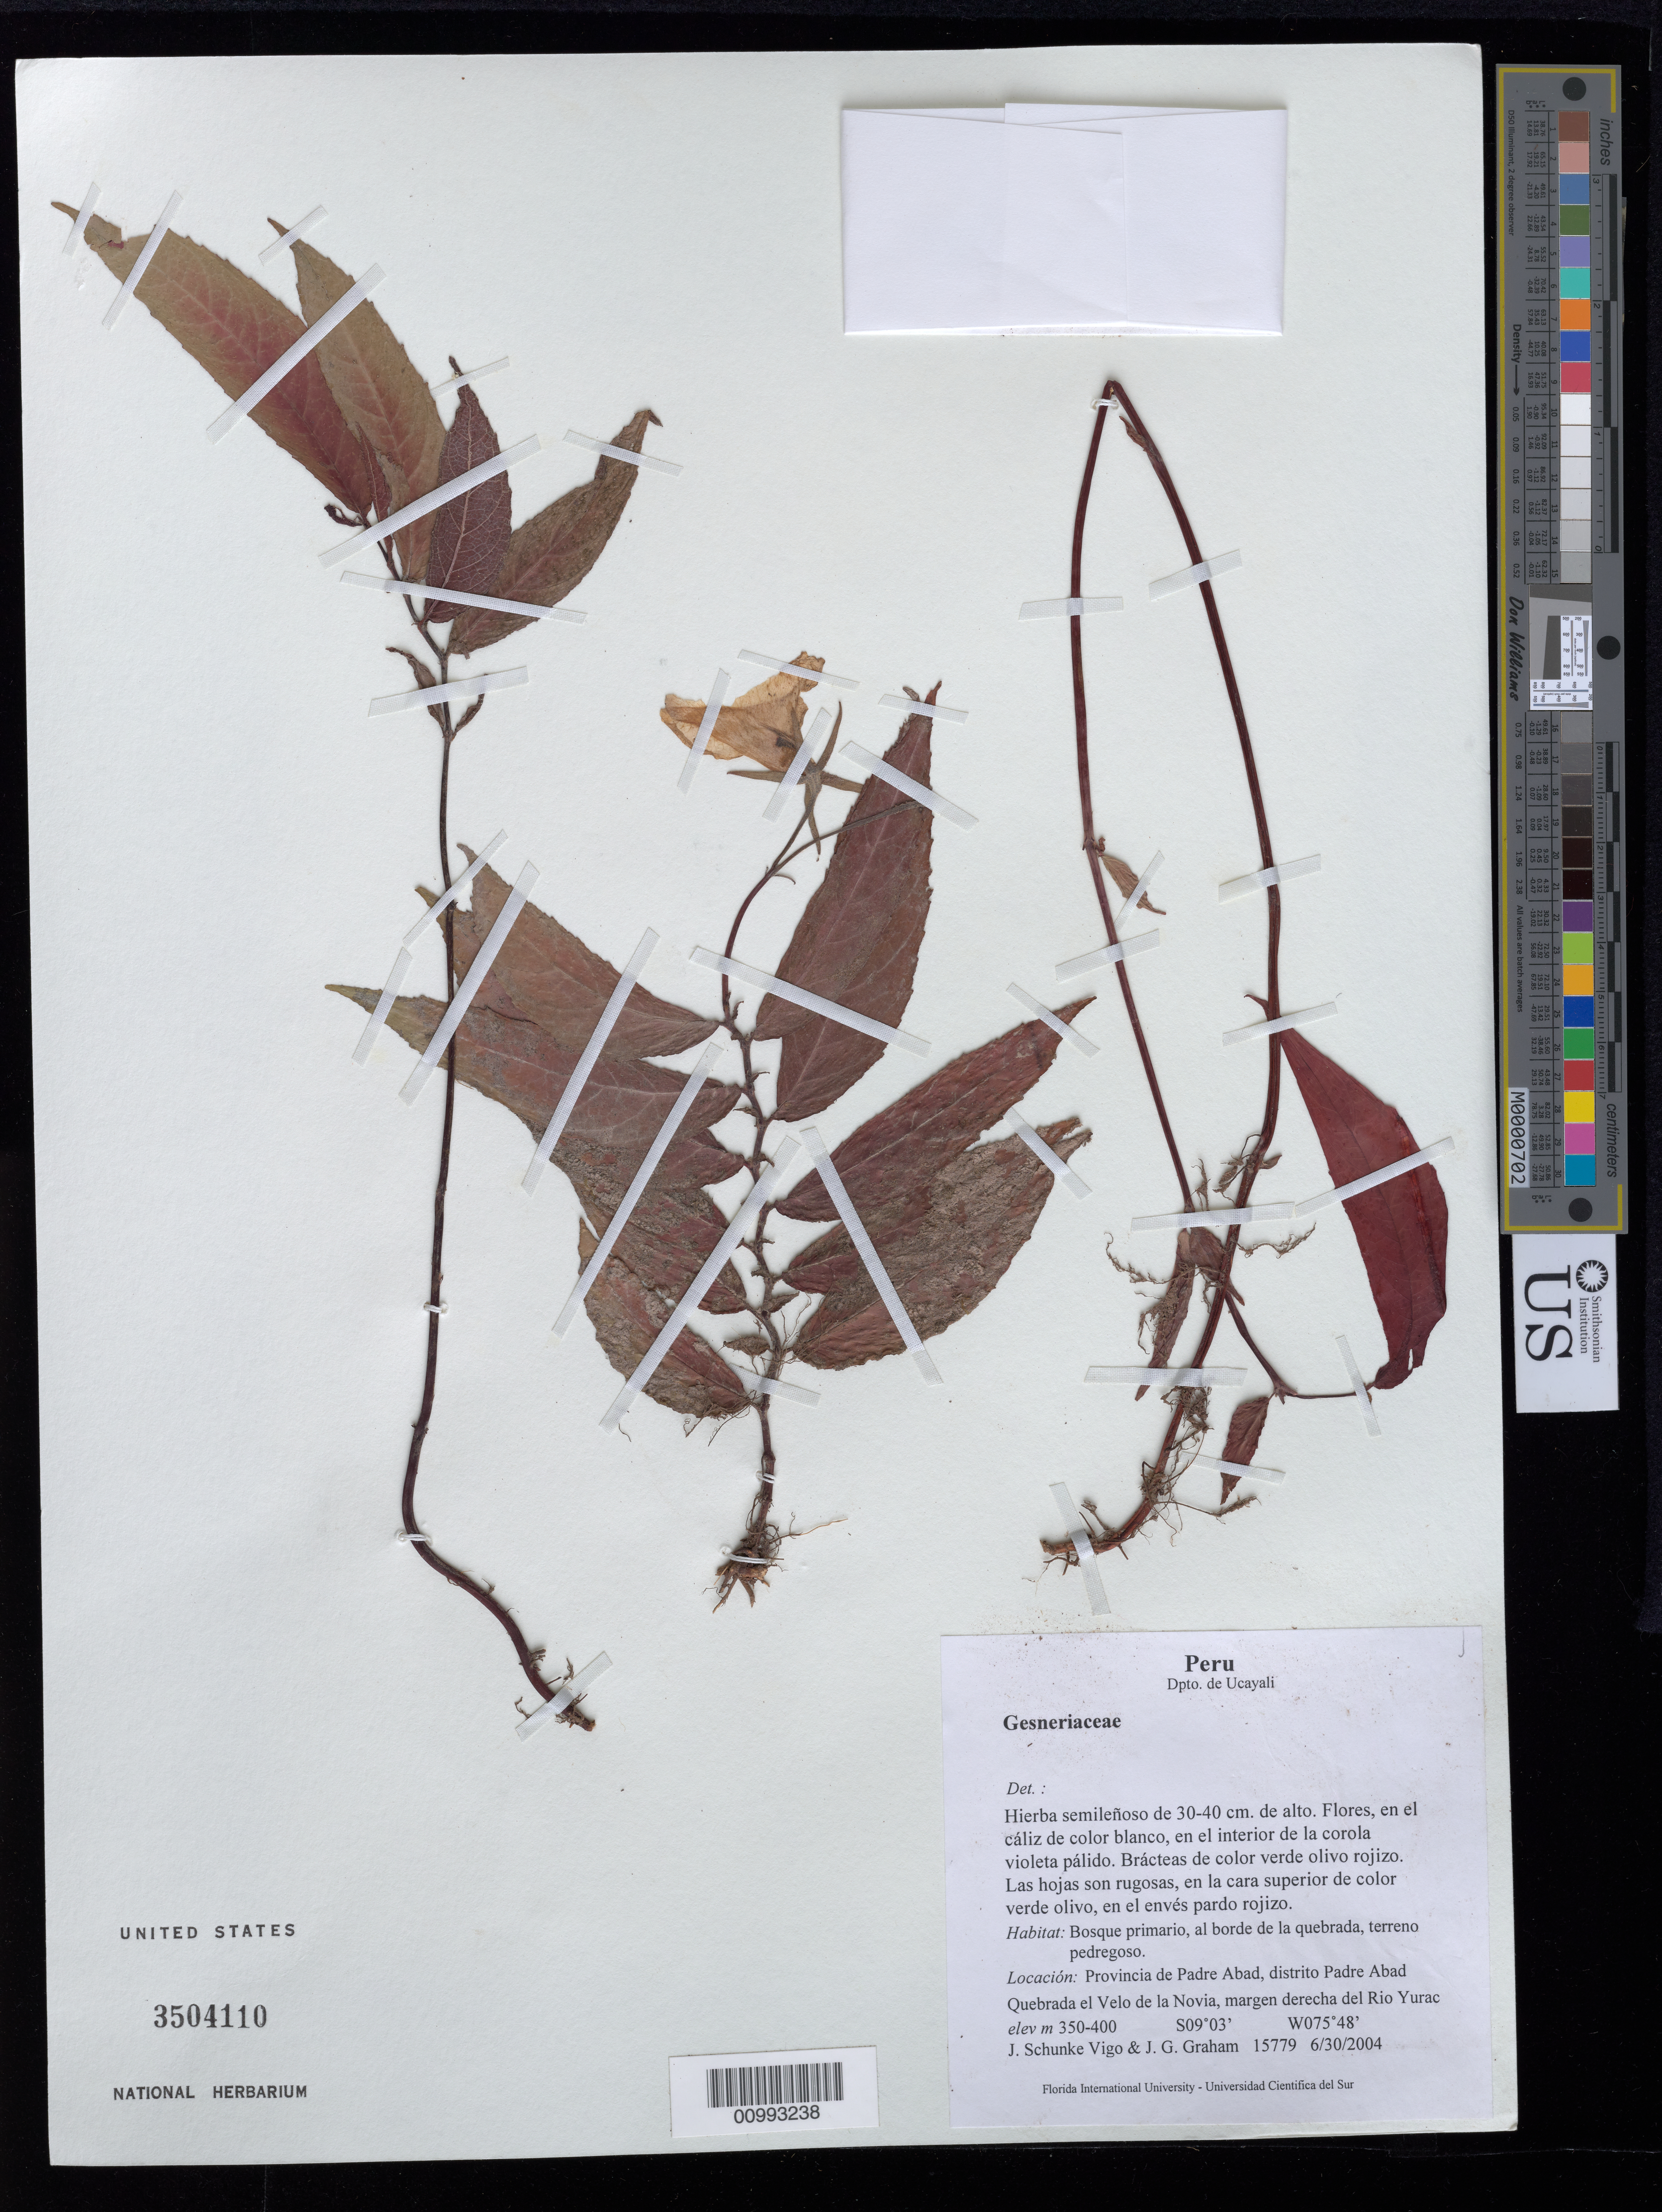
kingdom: Plantae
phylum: Tracheophyta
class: Magnoliopsida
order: Lamiales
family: Gesneriaceae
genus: Monopyle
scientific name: Monopyle sp.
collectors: J. Schunke Vigo & J. G. Graham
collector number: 15779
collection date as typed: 30 Jun 2004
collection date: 2004-06-30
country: Peru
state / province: Ucayali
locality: Provincia de Padre Abad, distrito Padre Abad. Quebrada el Velo de la Novia, margen derecha del Rio Yurac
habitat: Bosque primario, al borde de la quebrada, terreno pedregoso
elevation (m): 350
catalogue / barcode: US 3504110